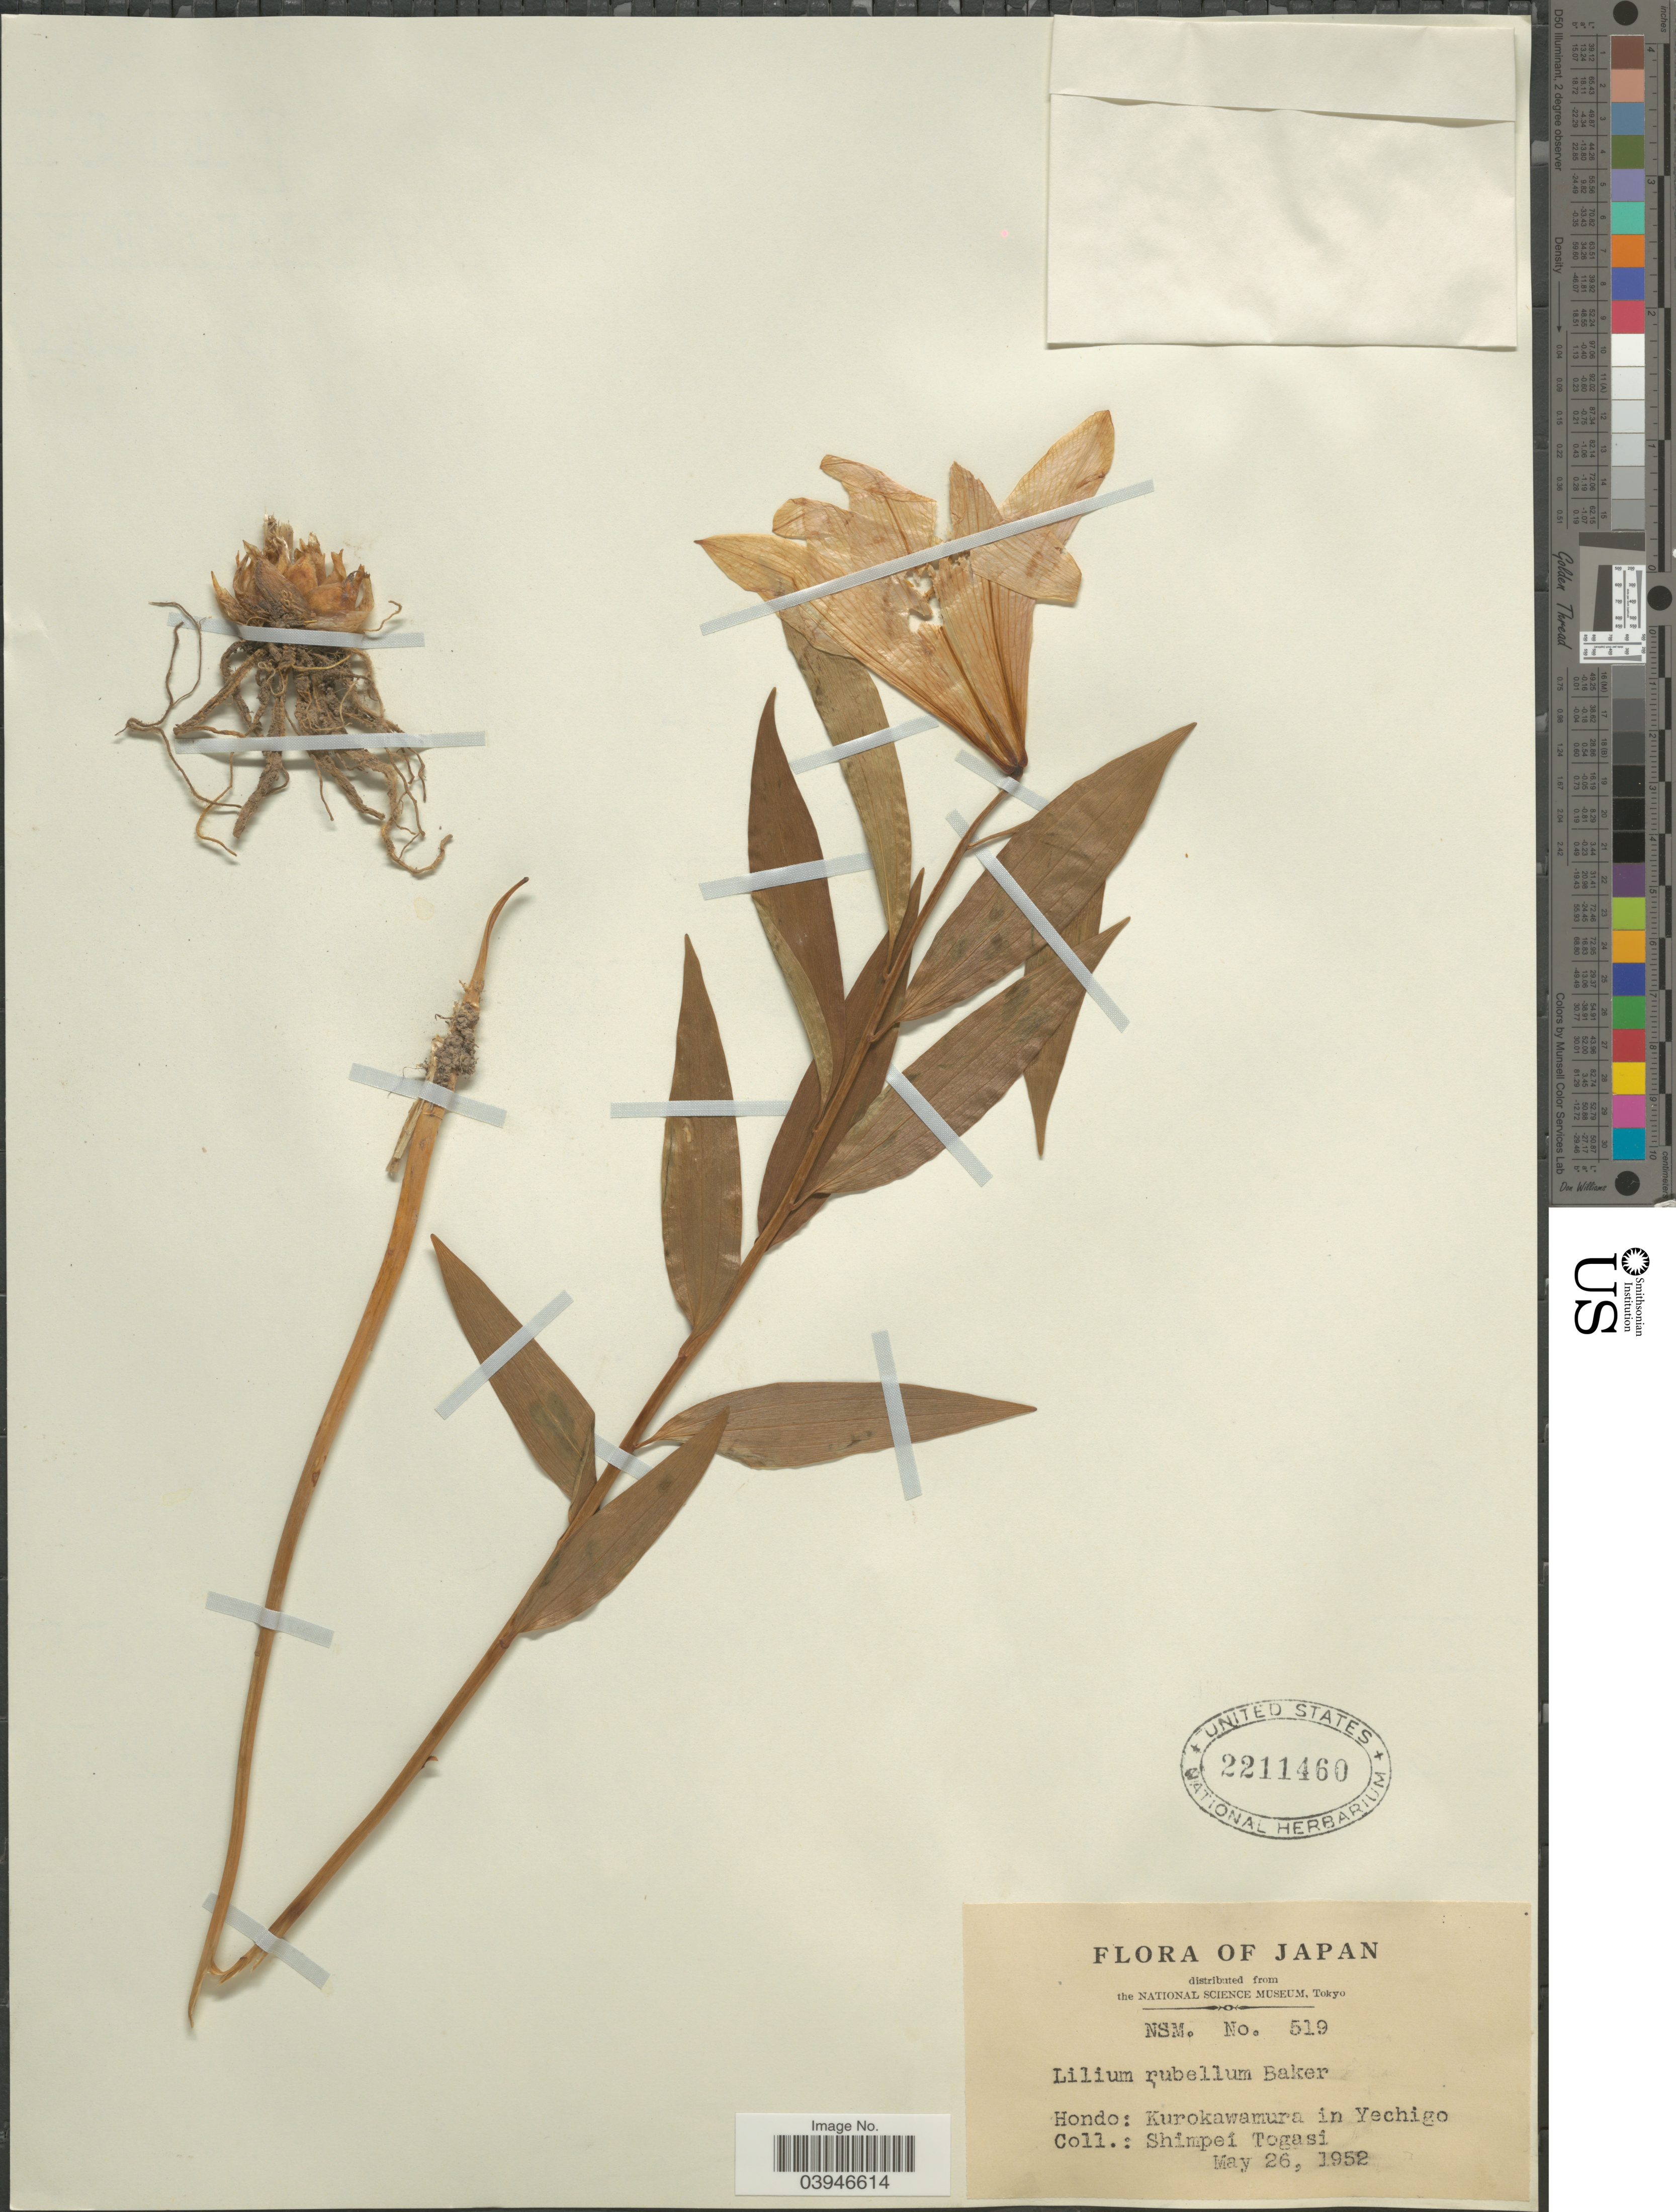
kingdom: Plantae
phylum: Tracheophyta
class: Liliopsida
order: Liliales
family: Liliaceae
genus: Lilium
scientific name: Lilium rubellum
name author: Baker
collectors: S. Togasi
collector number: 519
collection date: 1952-05-26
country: Japan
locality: Hondo: Kurokawamura in Yechigo.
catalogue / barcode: US 2211460